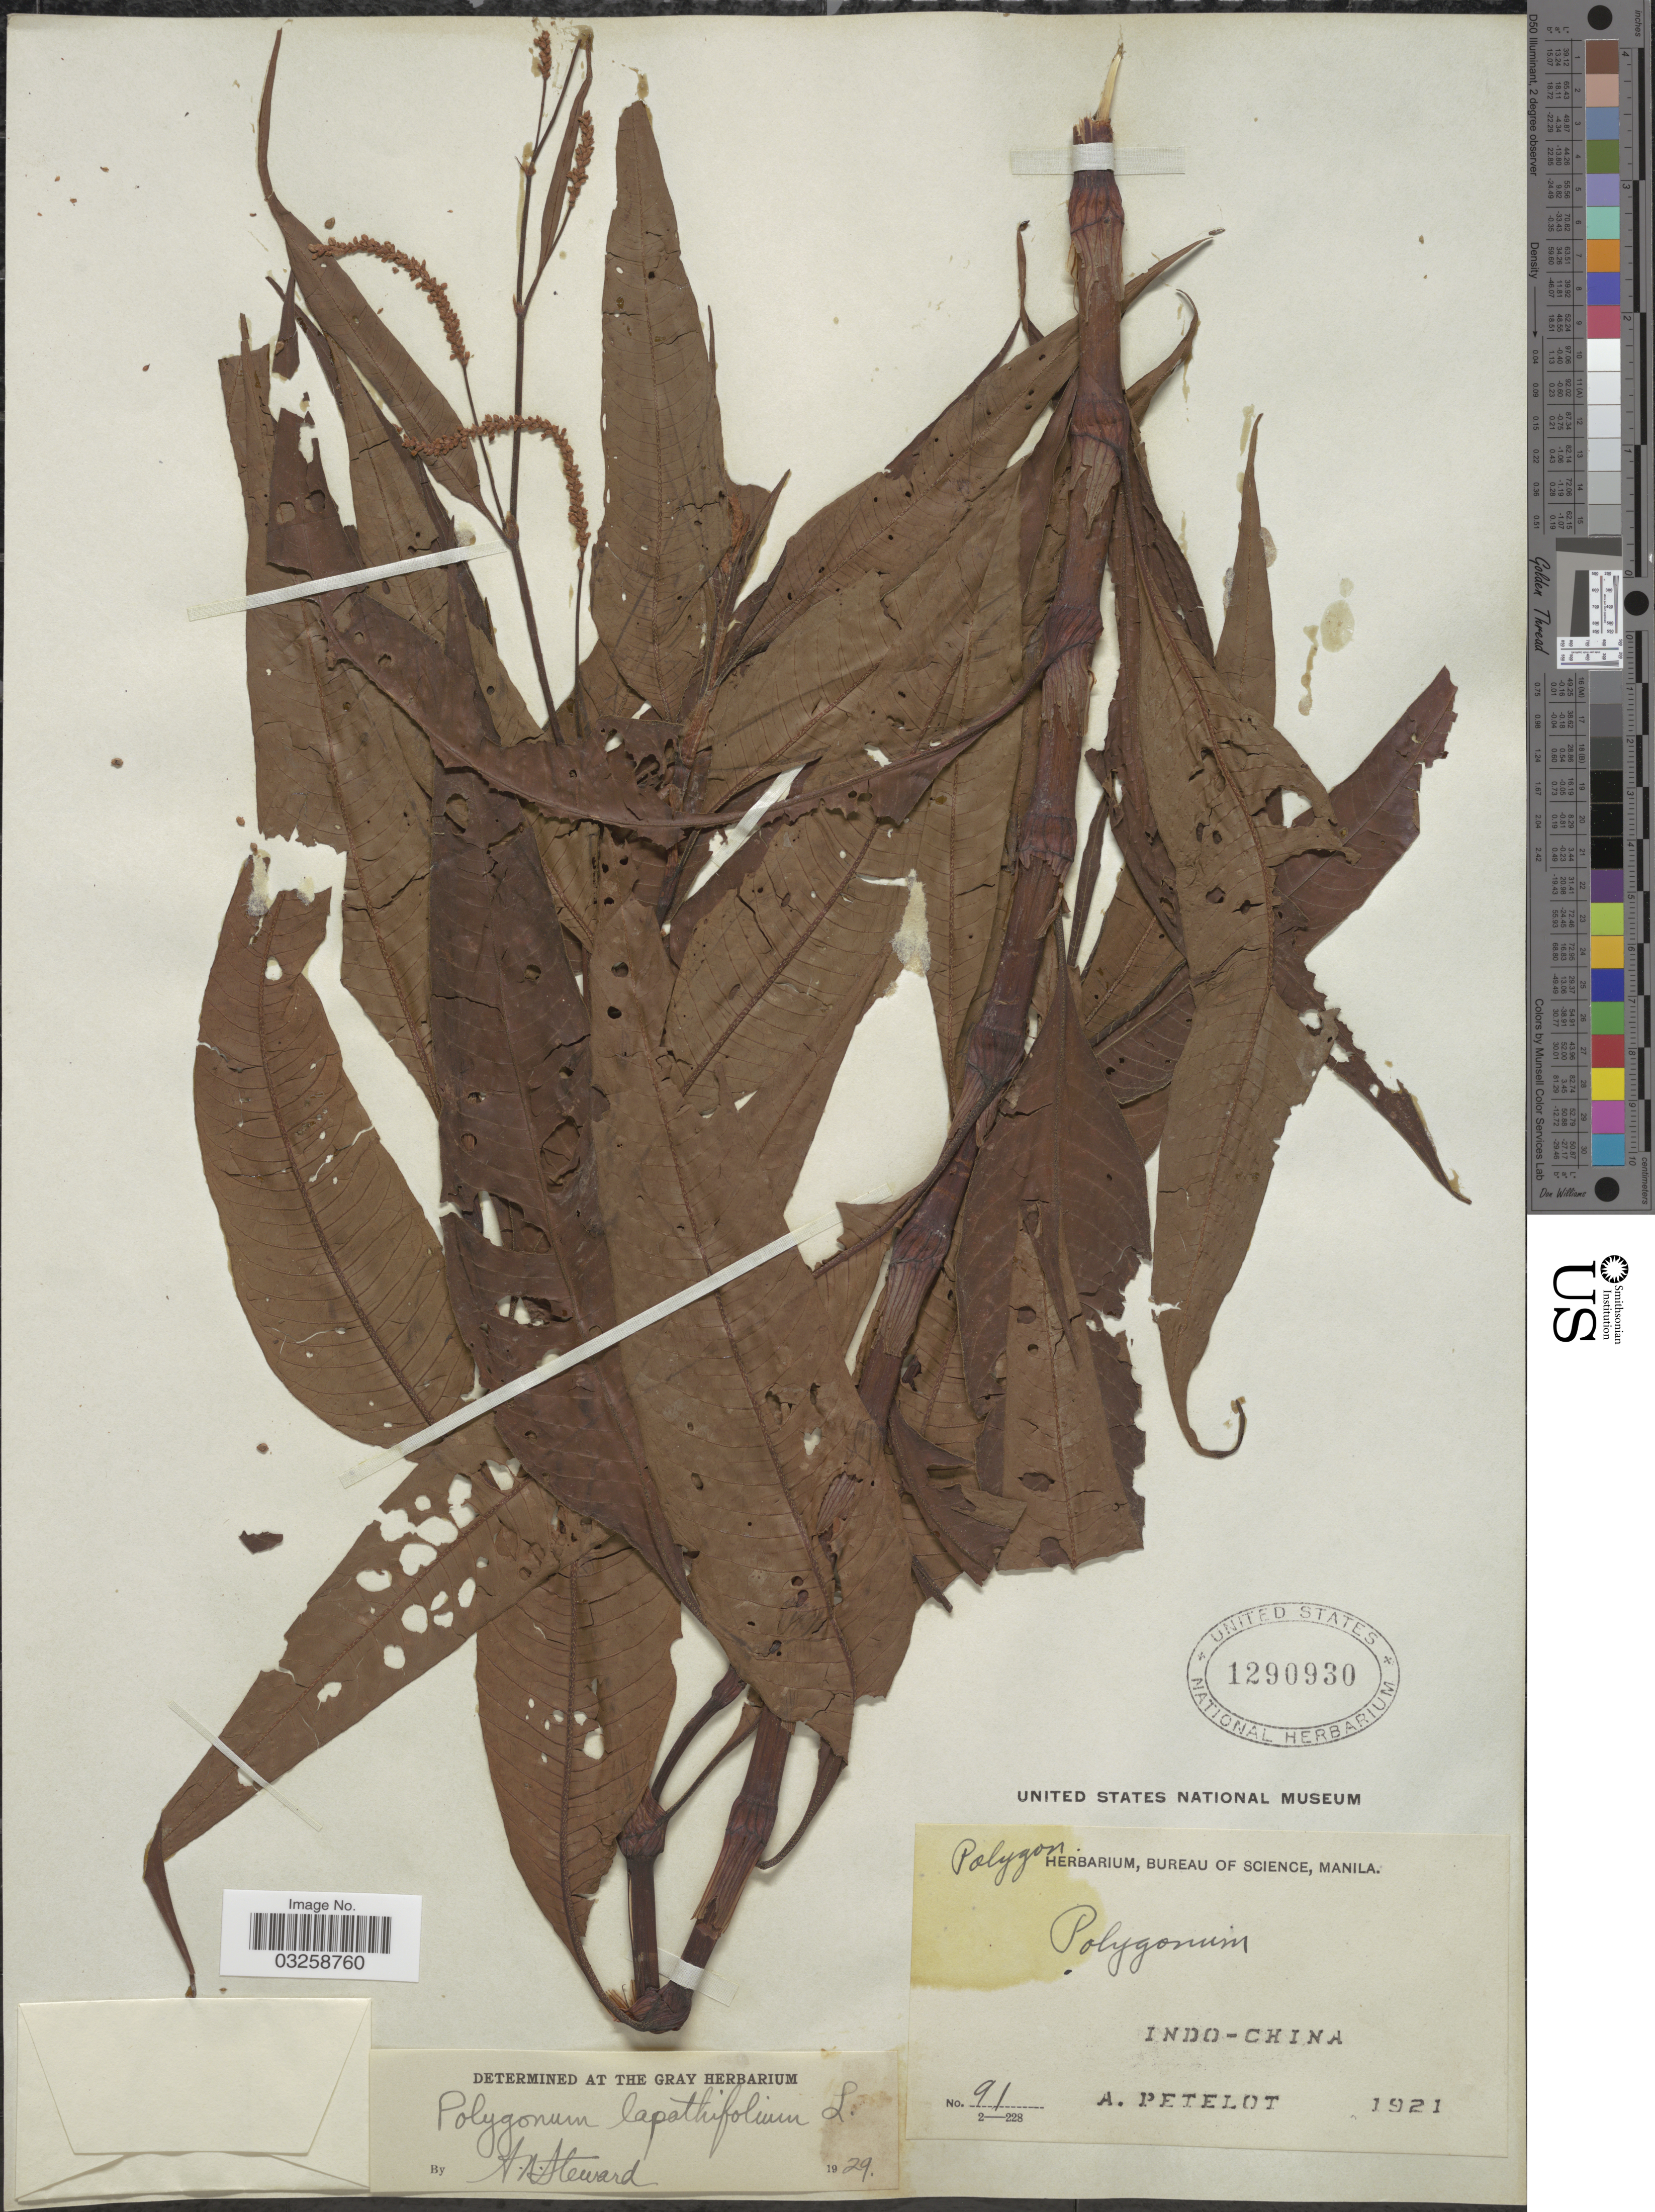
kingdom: Plantae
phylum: Tracheophyta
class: Magnoliopsida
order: Caryophyllales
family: Polygonaceae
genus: Polygonum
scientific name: Polygonum lapathifolium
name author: L.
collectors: A. Petelot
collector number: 91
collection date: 1921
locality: Indo-China.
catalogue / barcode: US 1290930